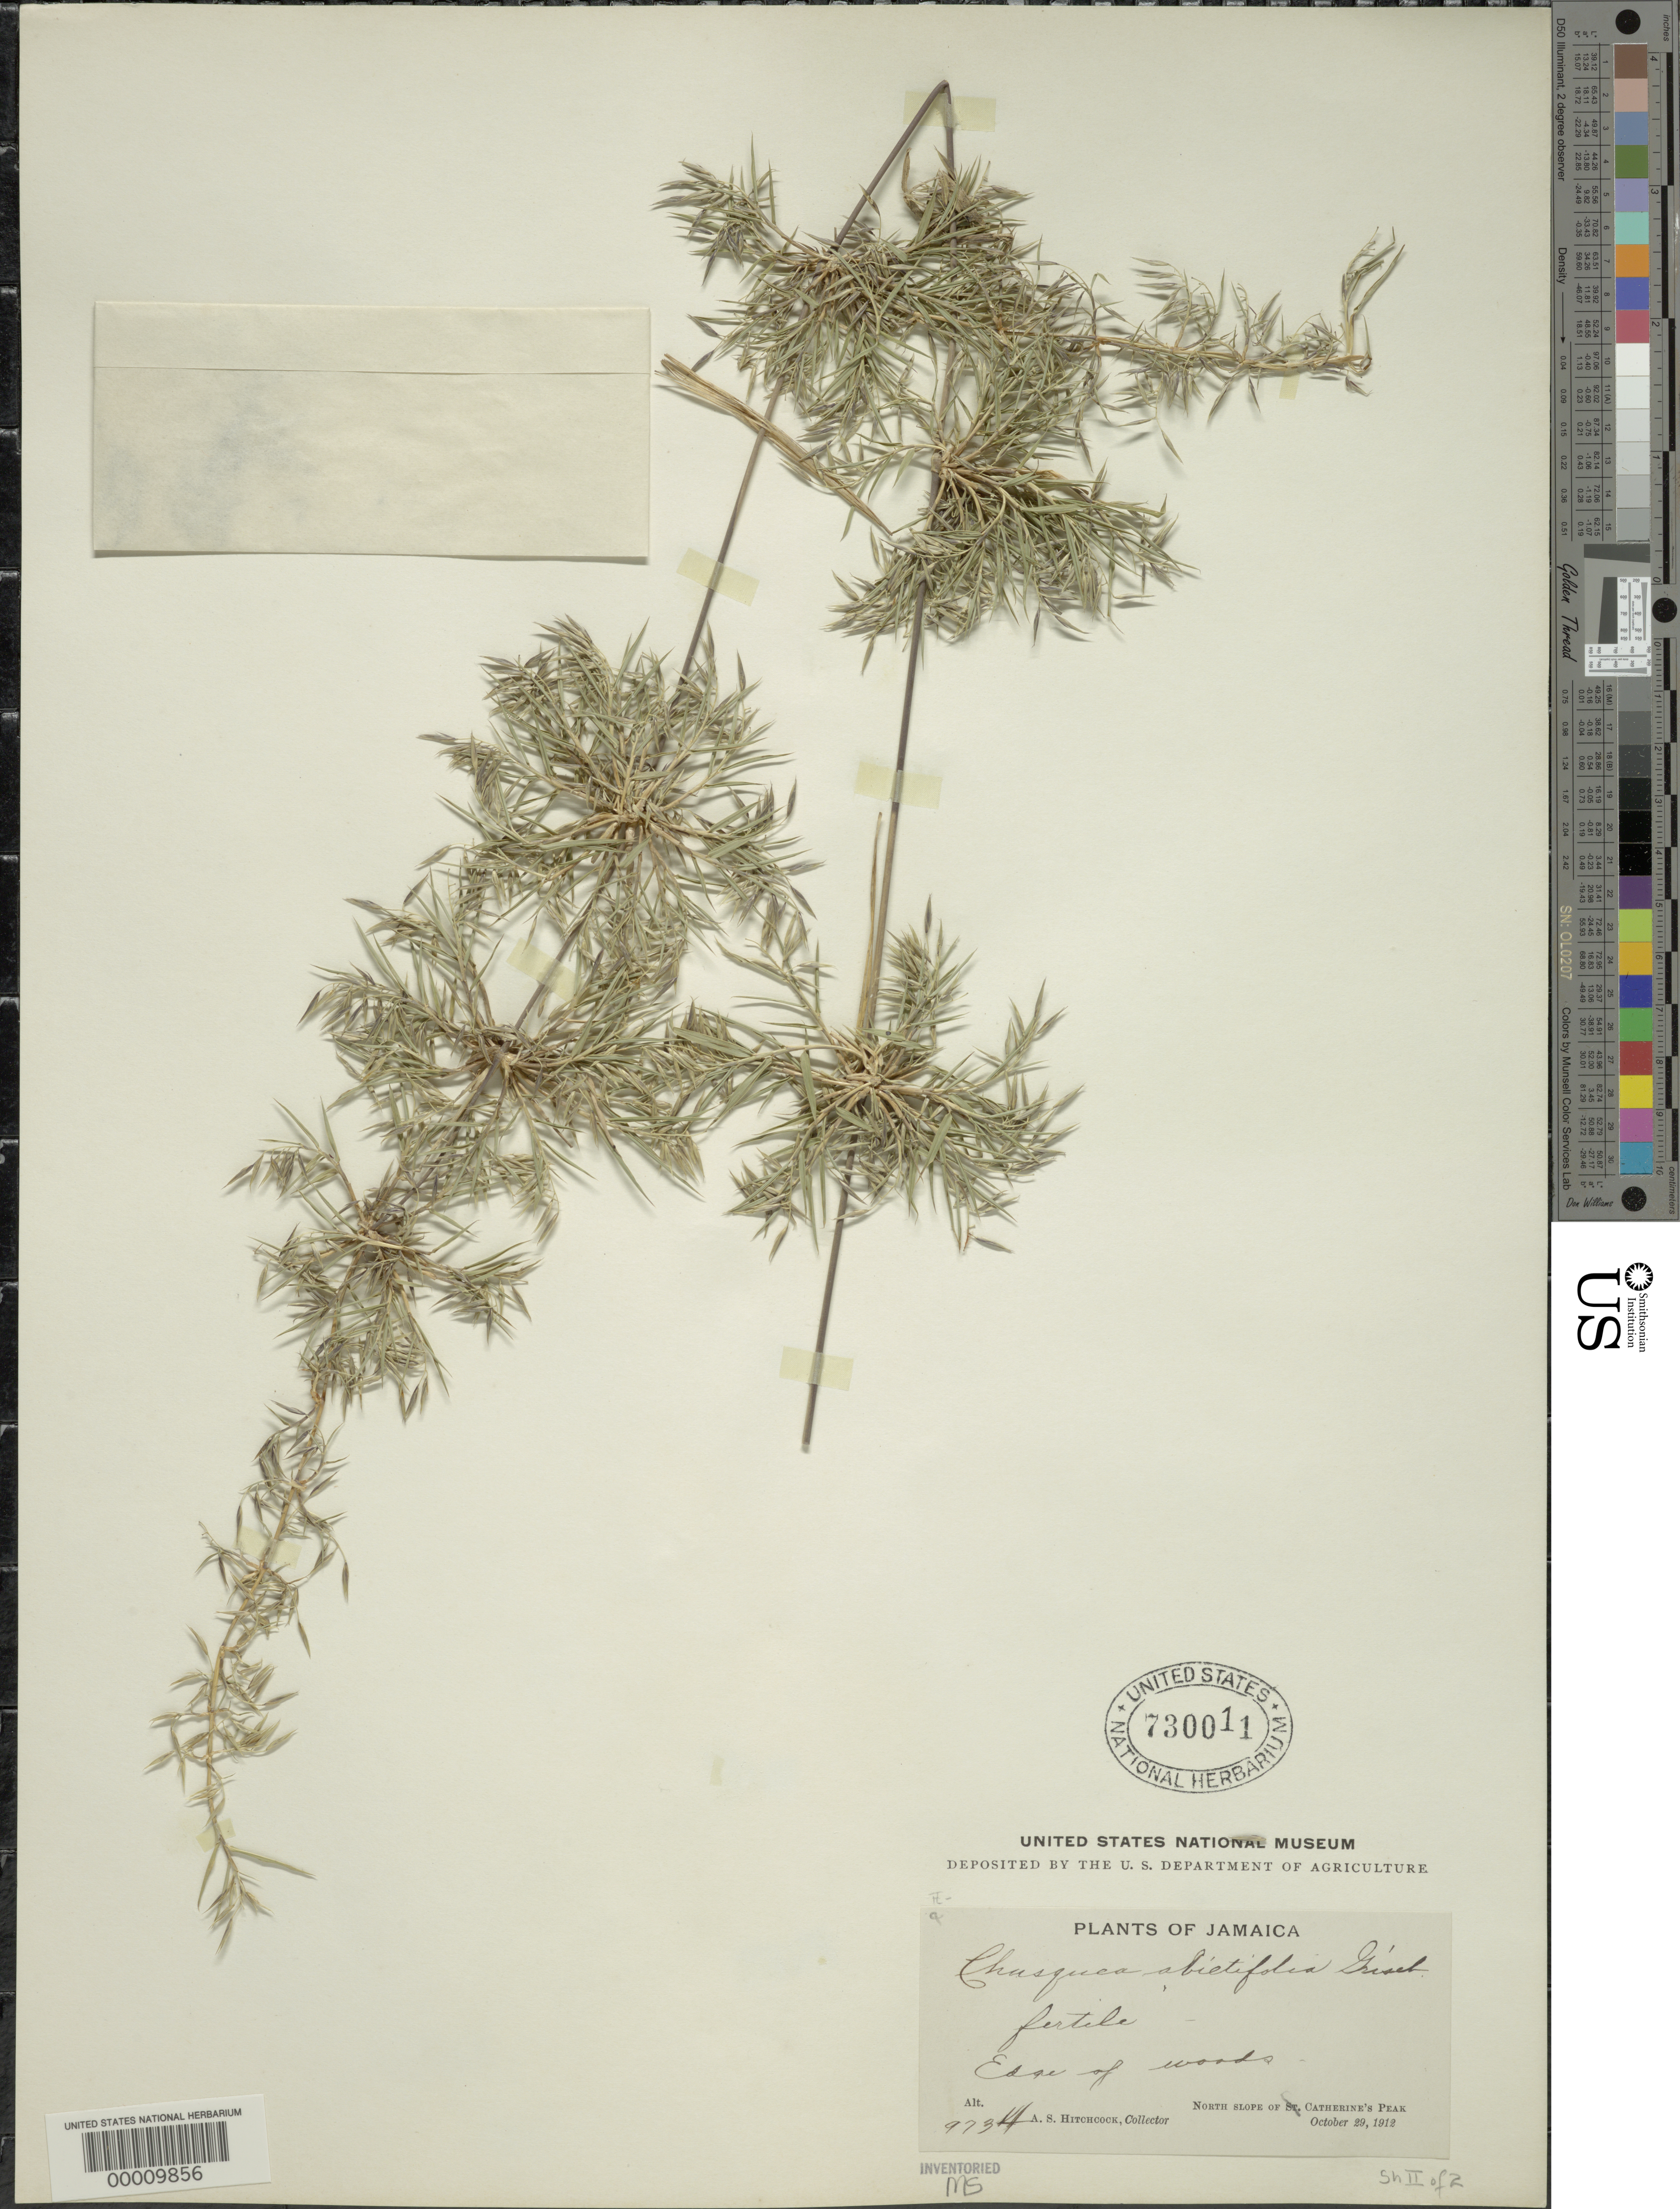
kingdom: Plantae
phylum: Tracheophyta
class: Liliopsida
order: Poales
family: Poaceae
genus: Chusquea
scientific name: Chusquea abietifolia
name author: Griseb.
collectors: A. S. Hitchcock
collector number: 9734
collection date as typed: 29 Oct 1912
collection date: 1912-10-29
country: Jamaica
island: Greater Antilles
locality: Catherine's peak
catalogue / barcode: US 730011